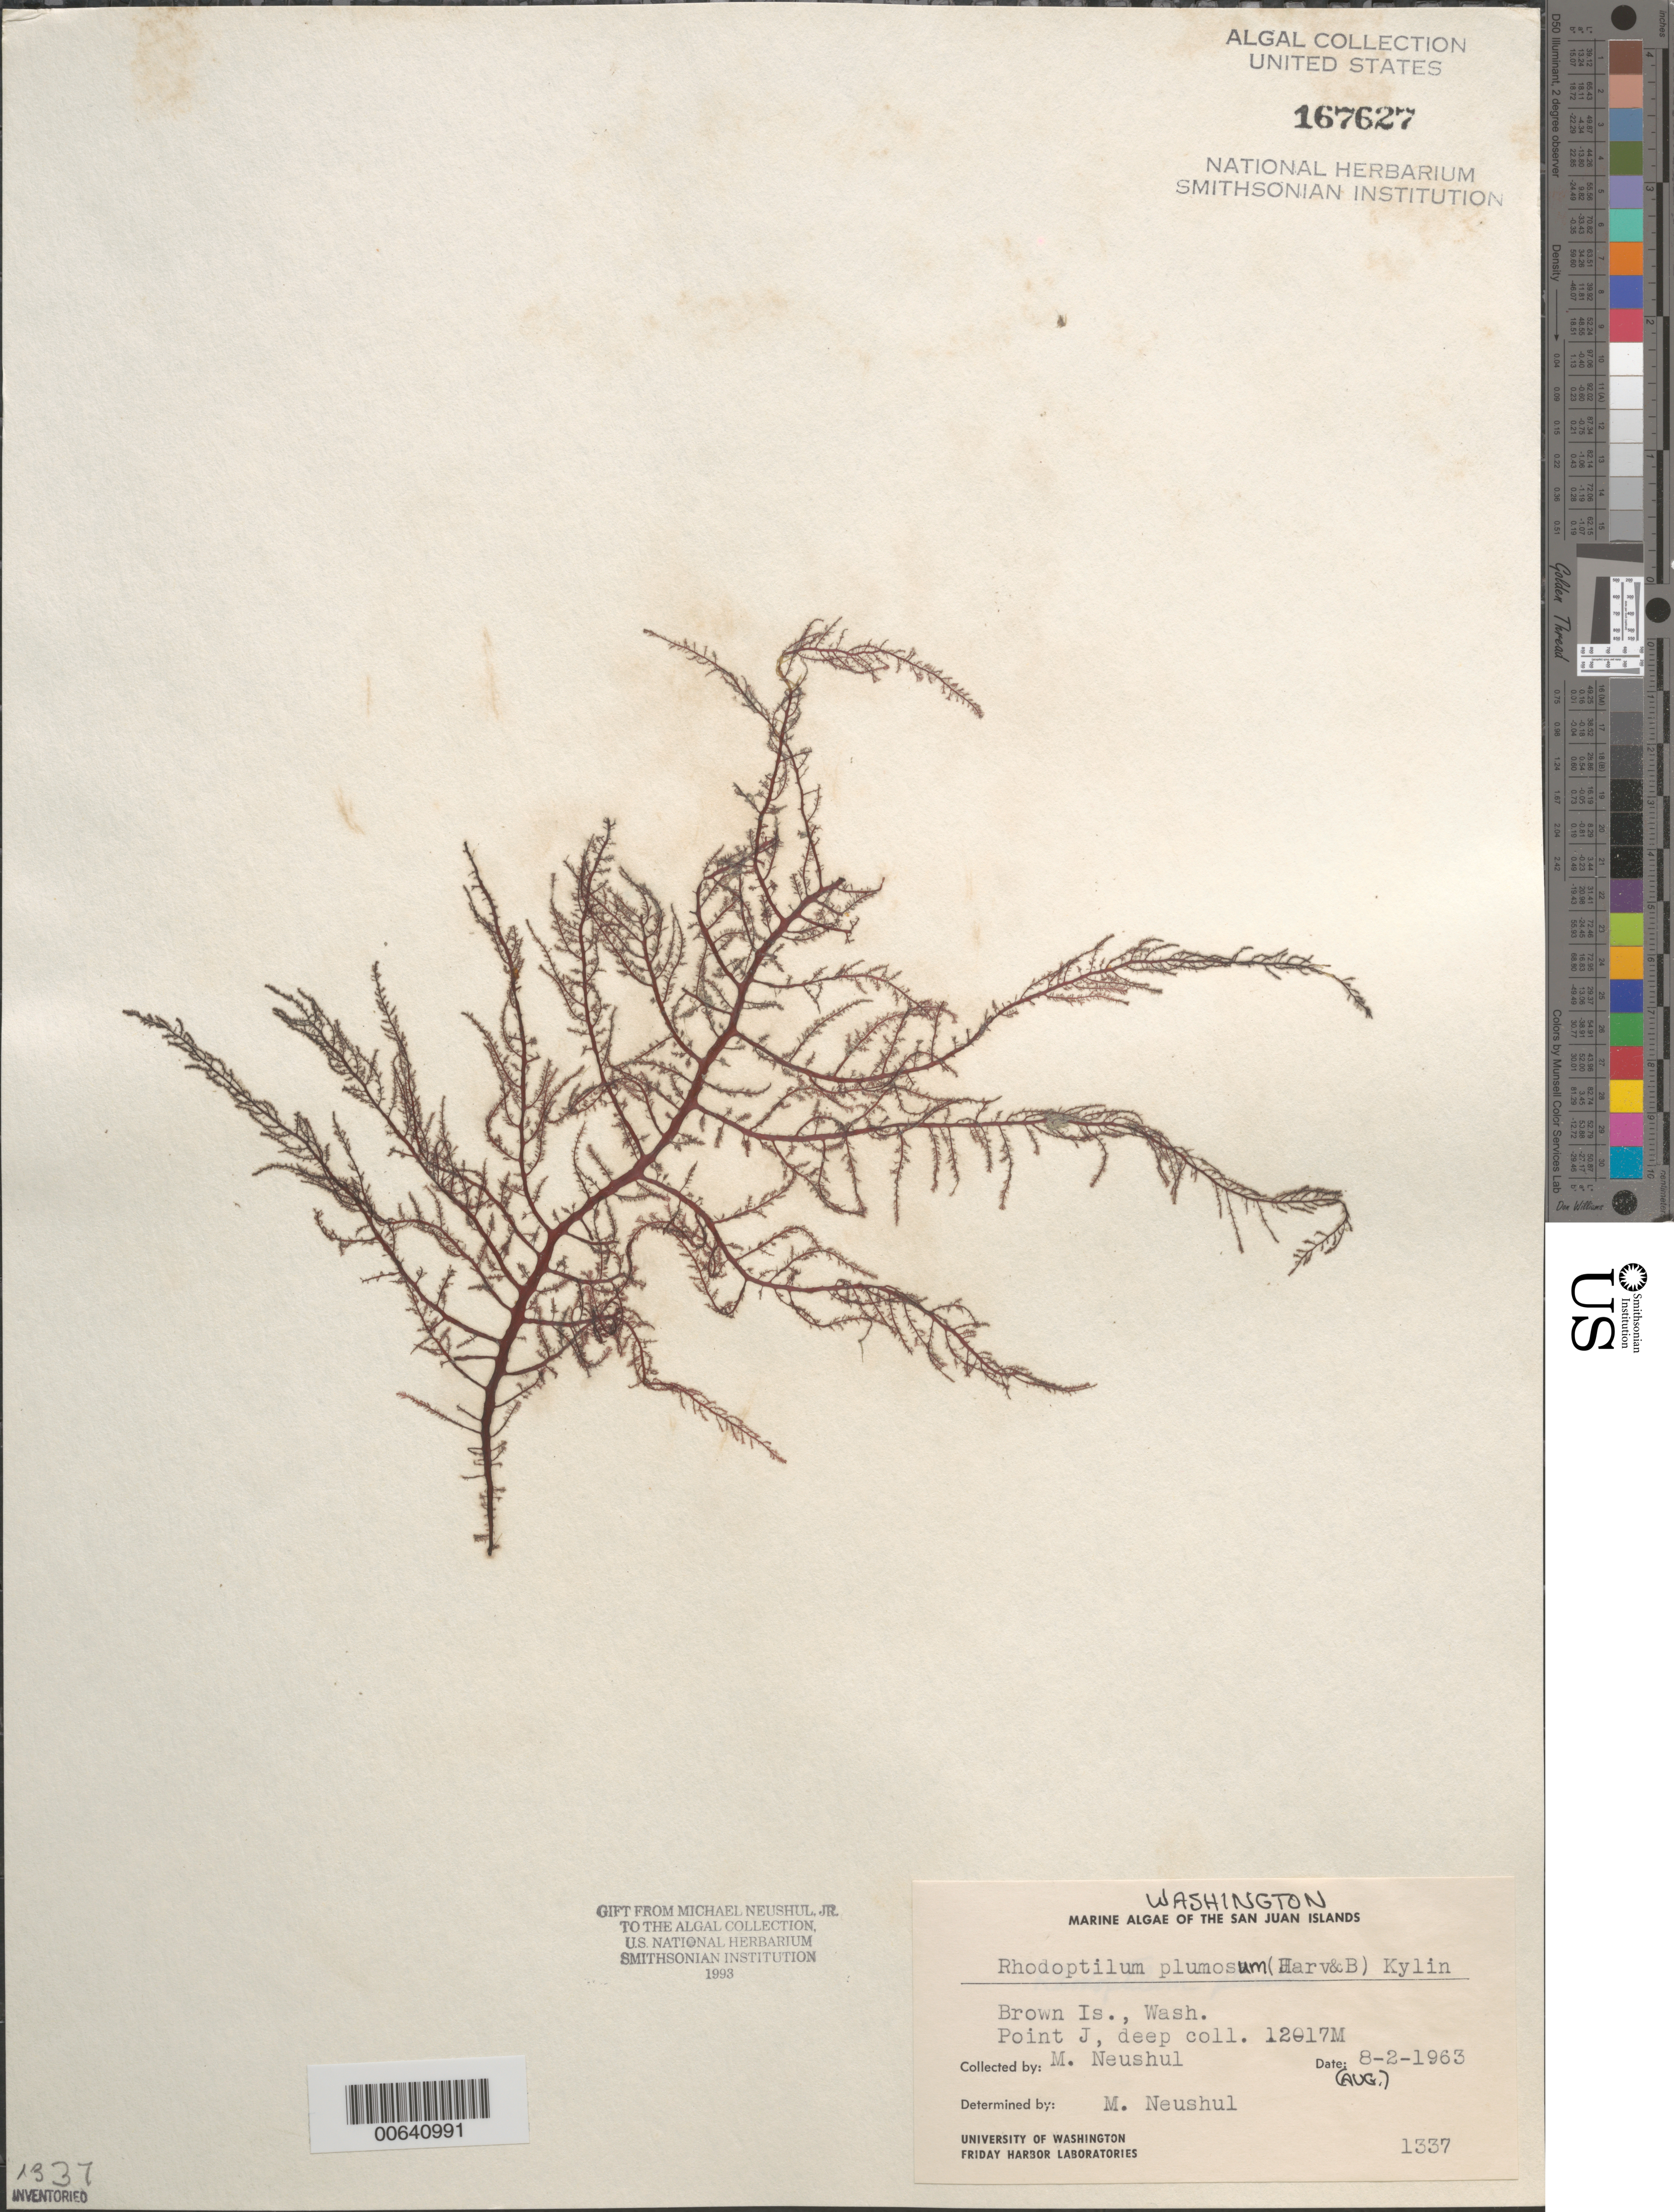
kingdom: Plantae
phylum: Rhodophyta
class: Florideophyceae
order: Ceramiales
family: Dasyaceae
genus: Rhodoptilum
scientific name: Rhodoptilum plumosum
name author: (Harv. & Bail.) Kylin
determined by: Neushul, M.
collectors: M. Neushul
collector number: Neushul 1337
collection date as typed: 02 Aug 1963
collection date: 1963-08-02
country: United States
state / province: Washington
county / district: San Juan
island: Brown Island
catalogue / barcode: US 167627